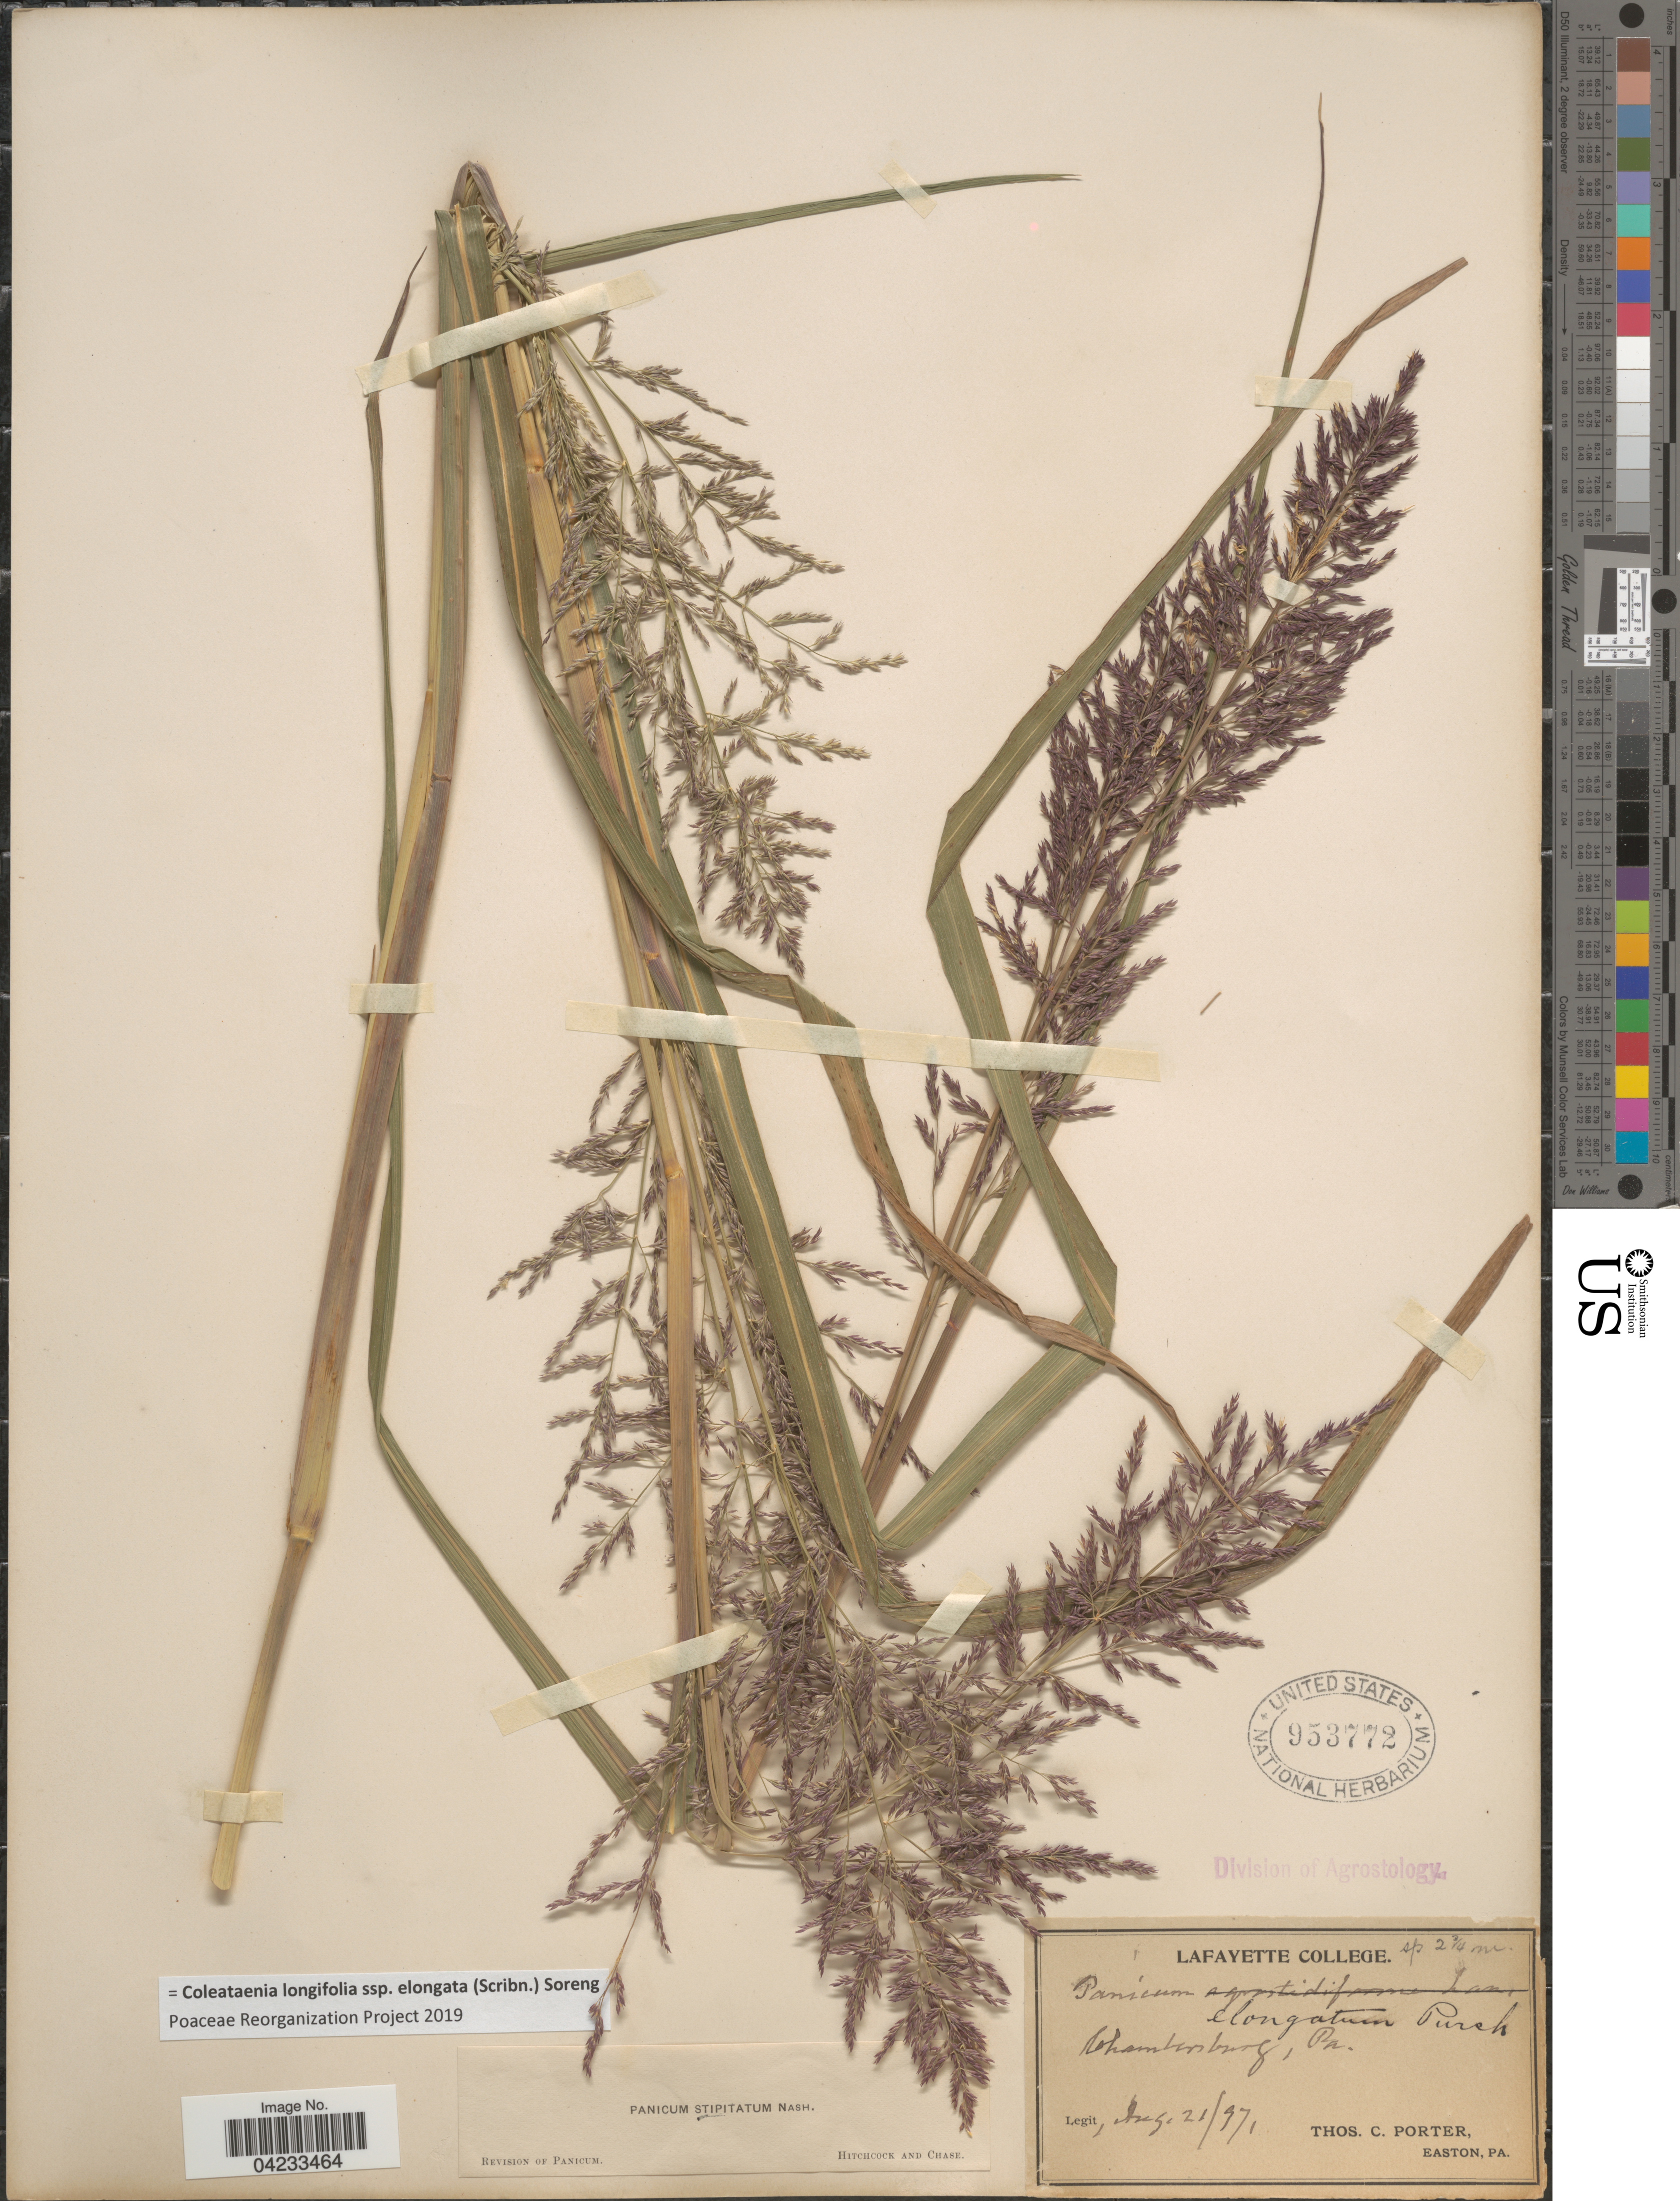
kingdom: Plantae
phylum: Tracheophyta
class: Liliopsida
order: Poales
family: Poaceae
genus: Coleataenia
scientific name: Coleataenia longifolia subsp. elongata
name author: (Scribn.) Soreng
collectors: T. Porter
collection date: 1971-08-21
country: United States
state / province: Pennsylvania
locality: Chambersburg.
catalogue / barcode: US 953772